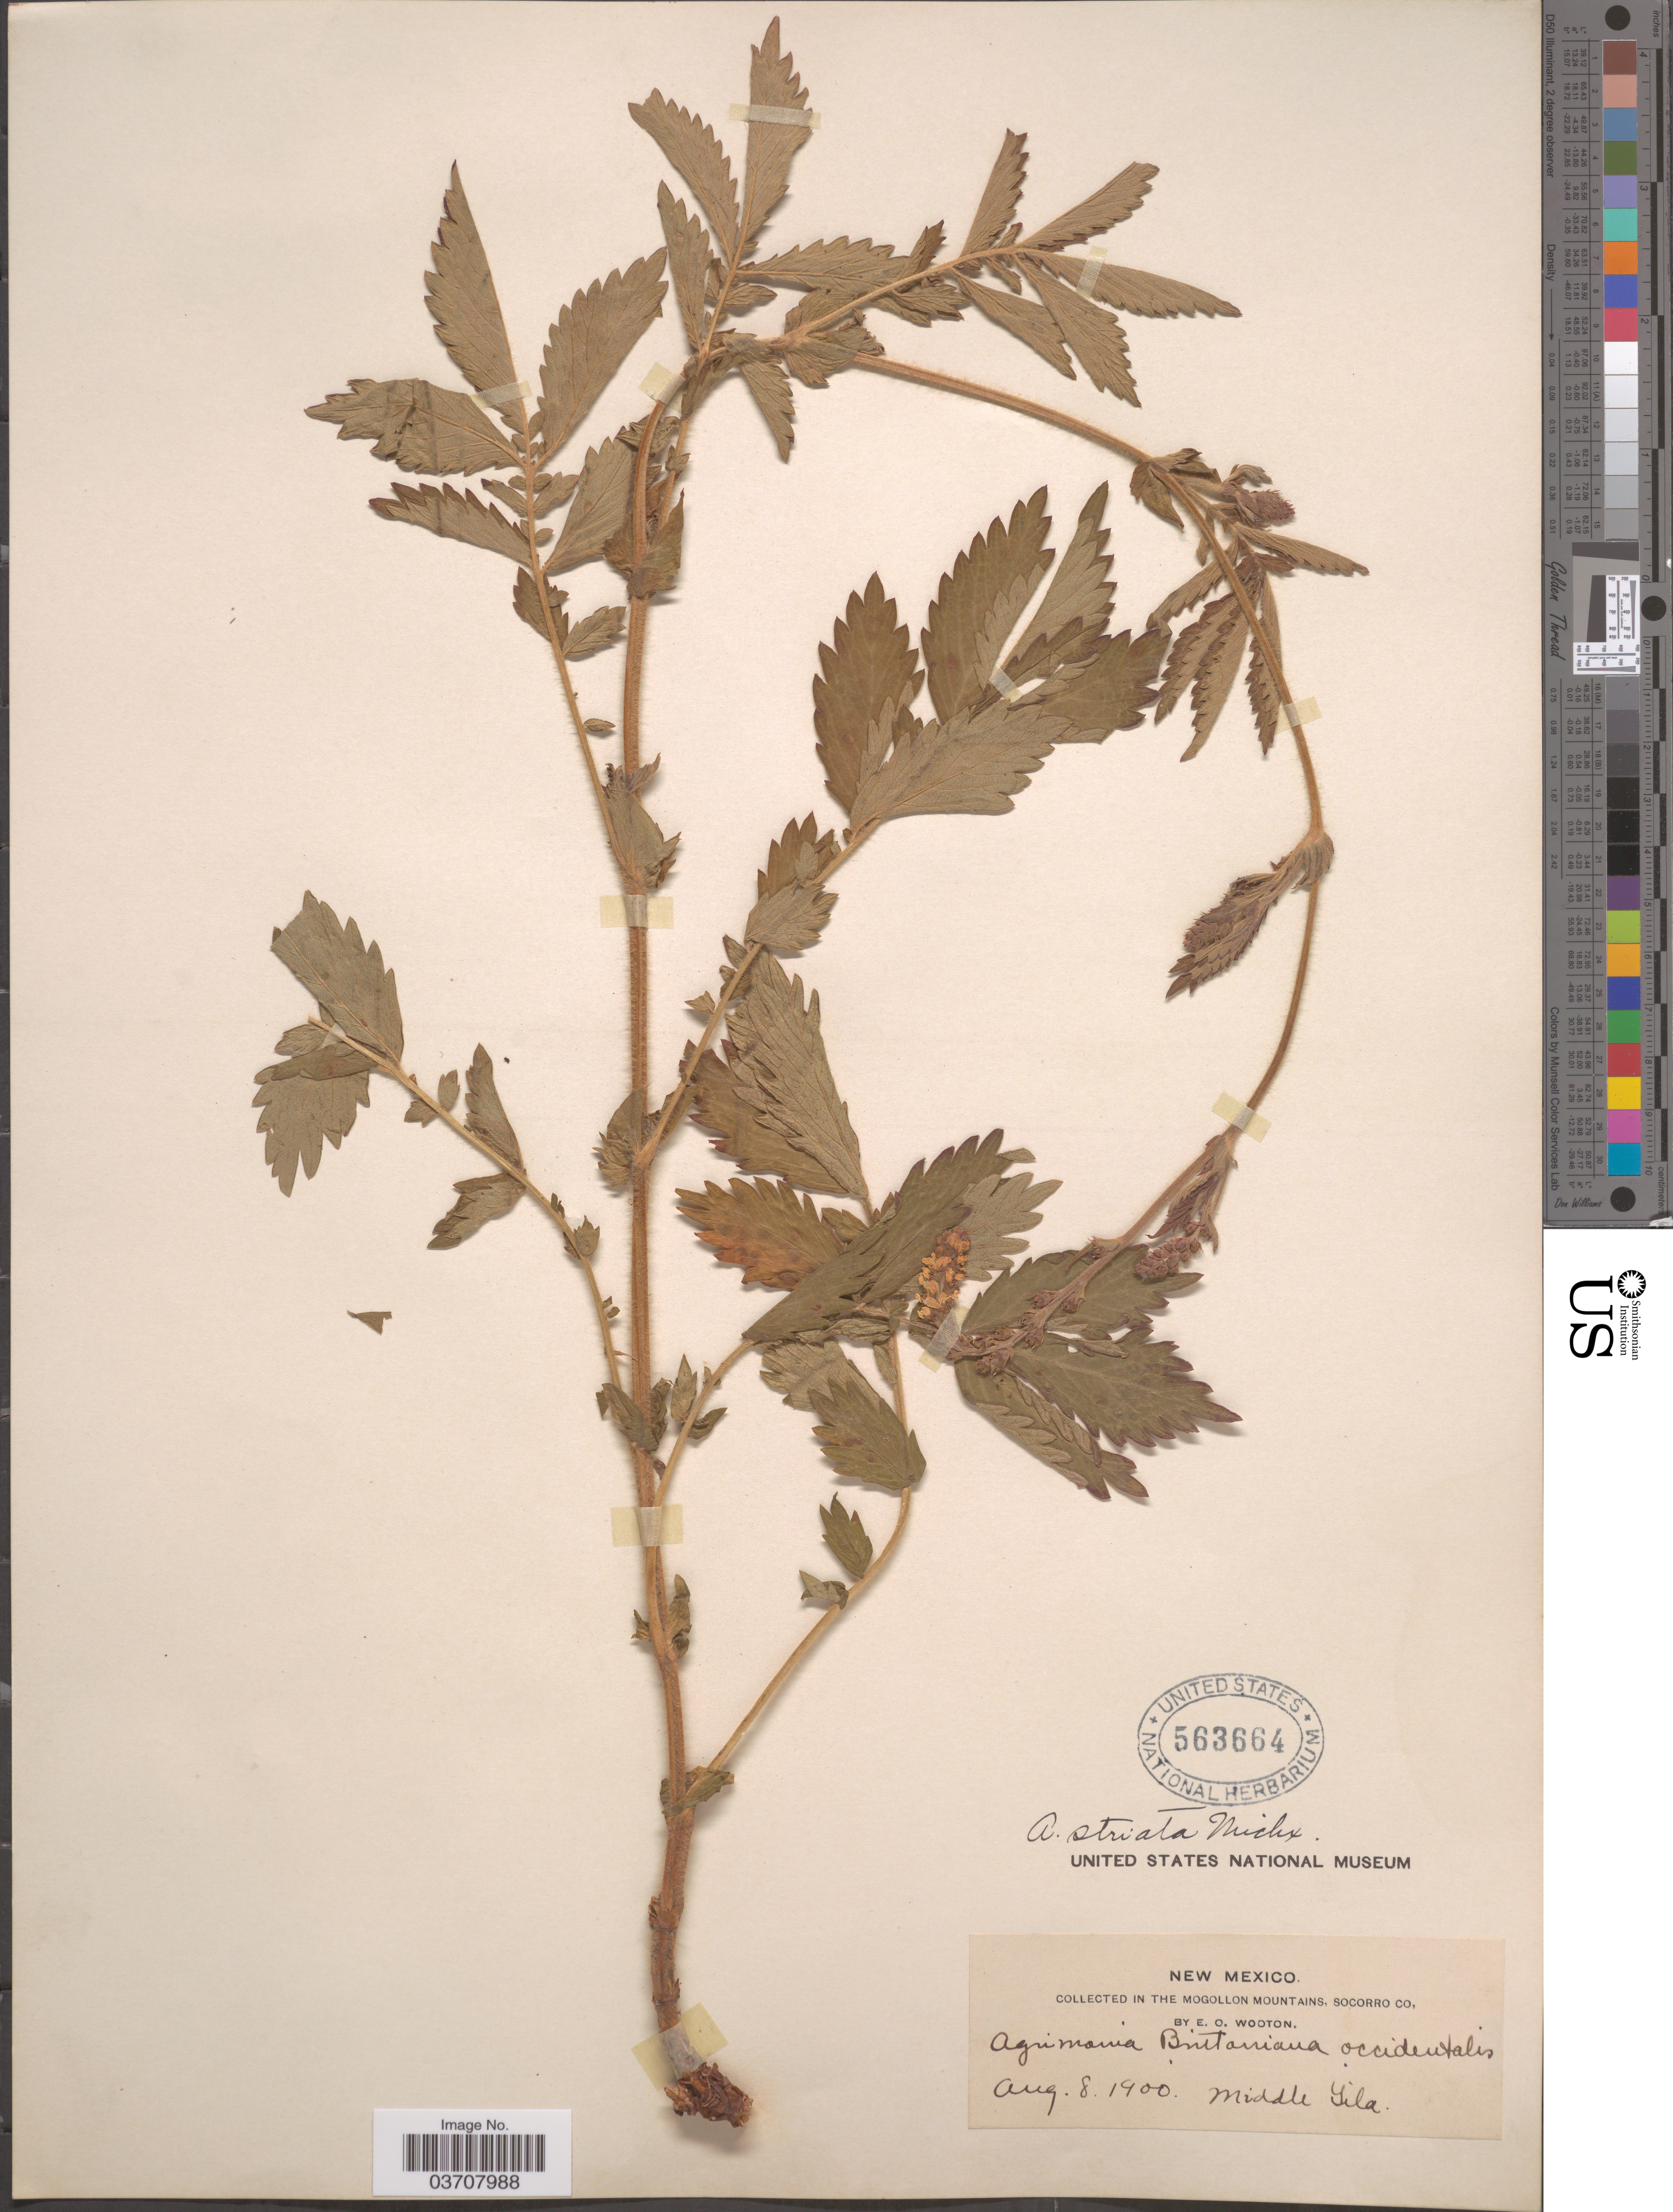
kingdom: Plantae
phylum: Tracheophyta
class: Magnoliopsida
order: Rosales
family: Rosaceae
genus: Agrimonia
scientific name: Agrimonia striata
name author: Michx.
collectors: E. O. Wooton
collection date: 1900-08-08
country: United States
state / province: New Mexico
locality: In the Mogollon Mountains, Socorro Co. Middle Gila.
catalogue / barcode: US 563664